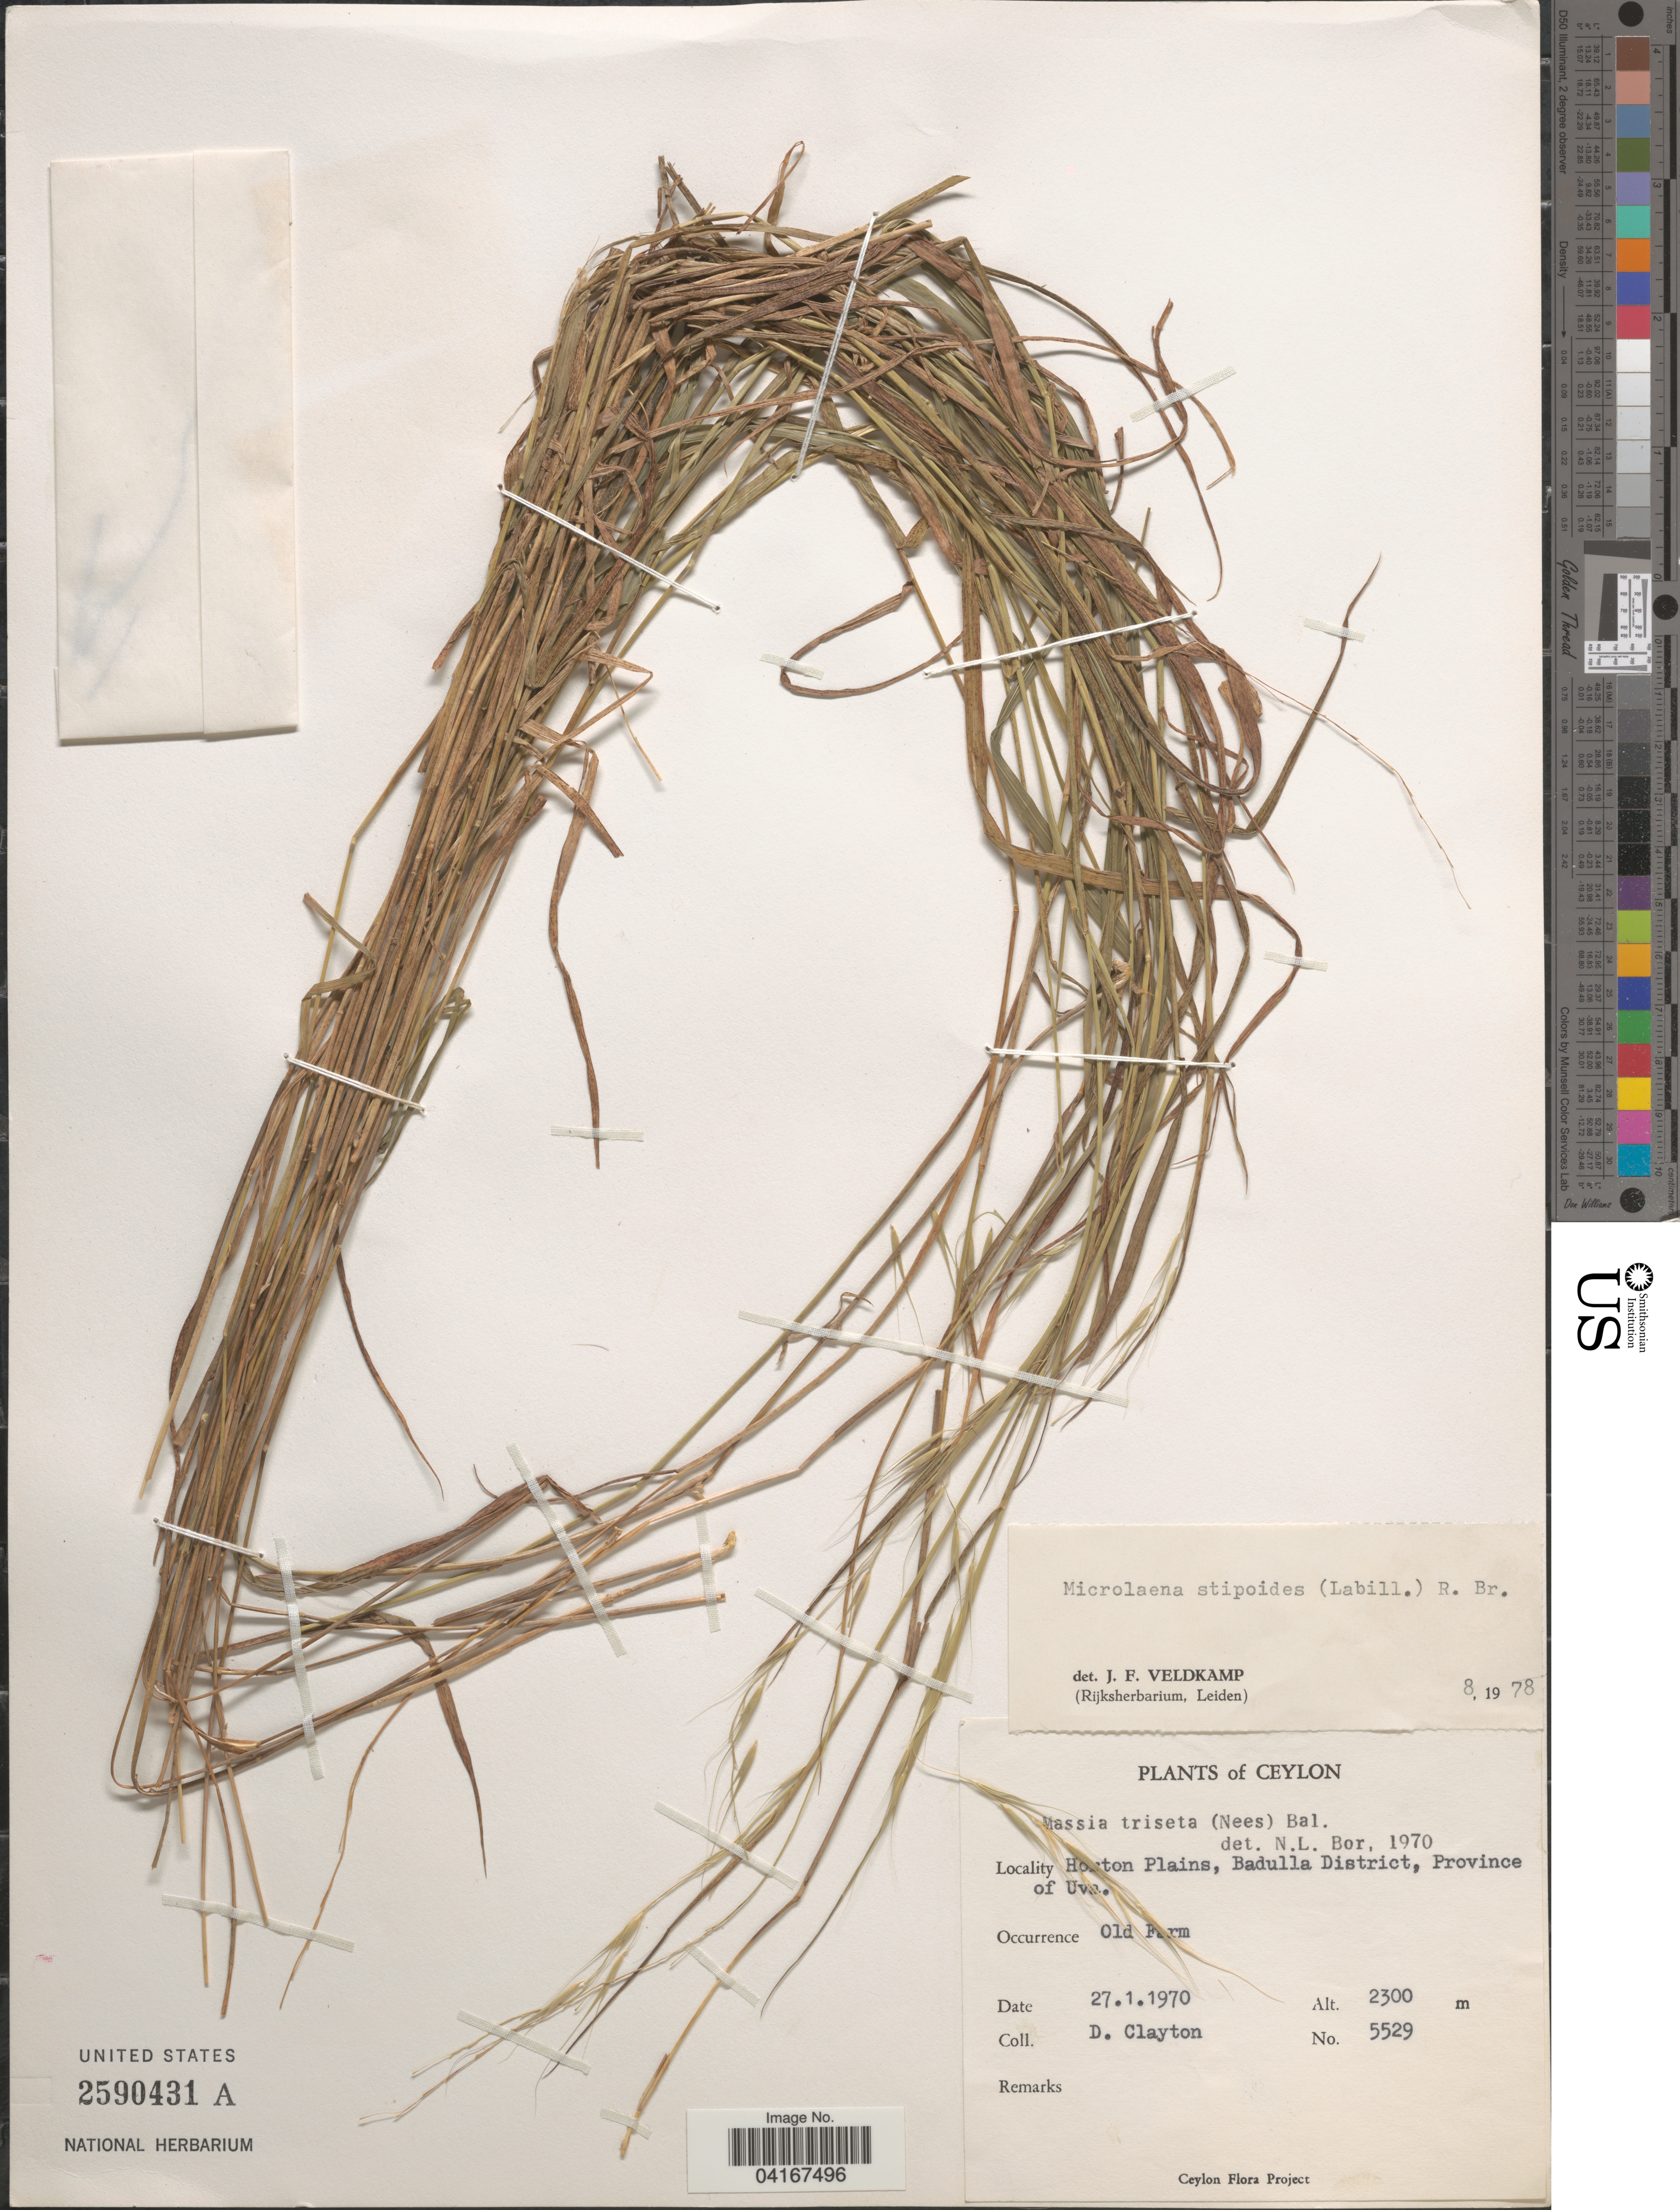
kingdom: Plantae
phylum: Tracheophyta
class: Liliopsida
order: Poales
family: Poaceae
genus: Microlaena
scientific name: Microlaena stipoides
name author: (Labill.) R. Br.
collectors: D. Clayton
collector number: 5529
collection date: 1970-01-27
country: Sri Lanka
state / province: Uva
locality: Ceylon. Horton Plains, Badulla District. Old Farm.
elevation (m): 2300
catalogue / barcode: US 2590431A